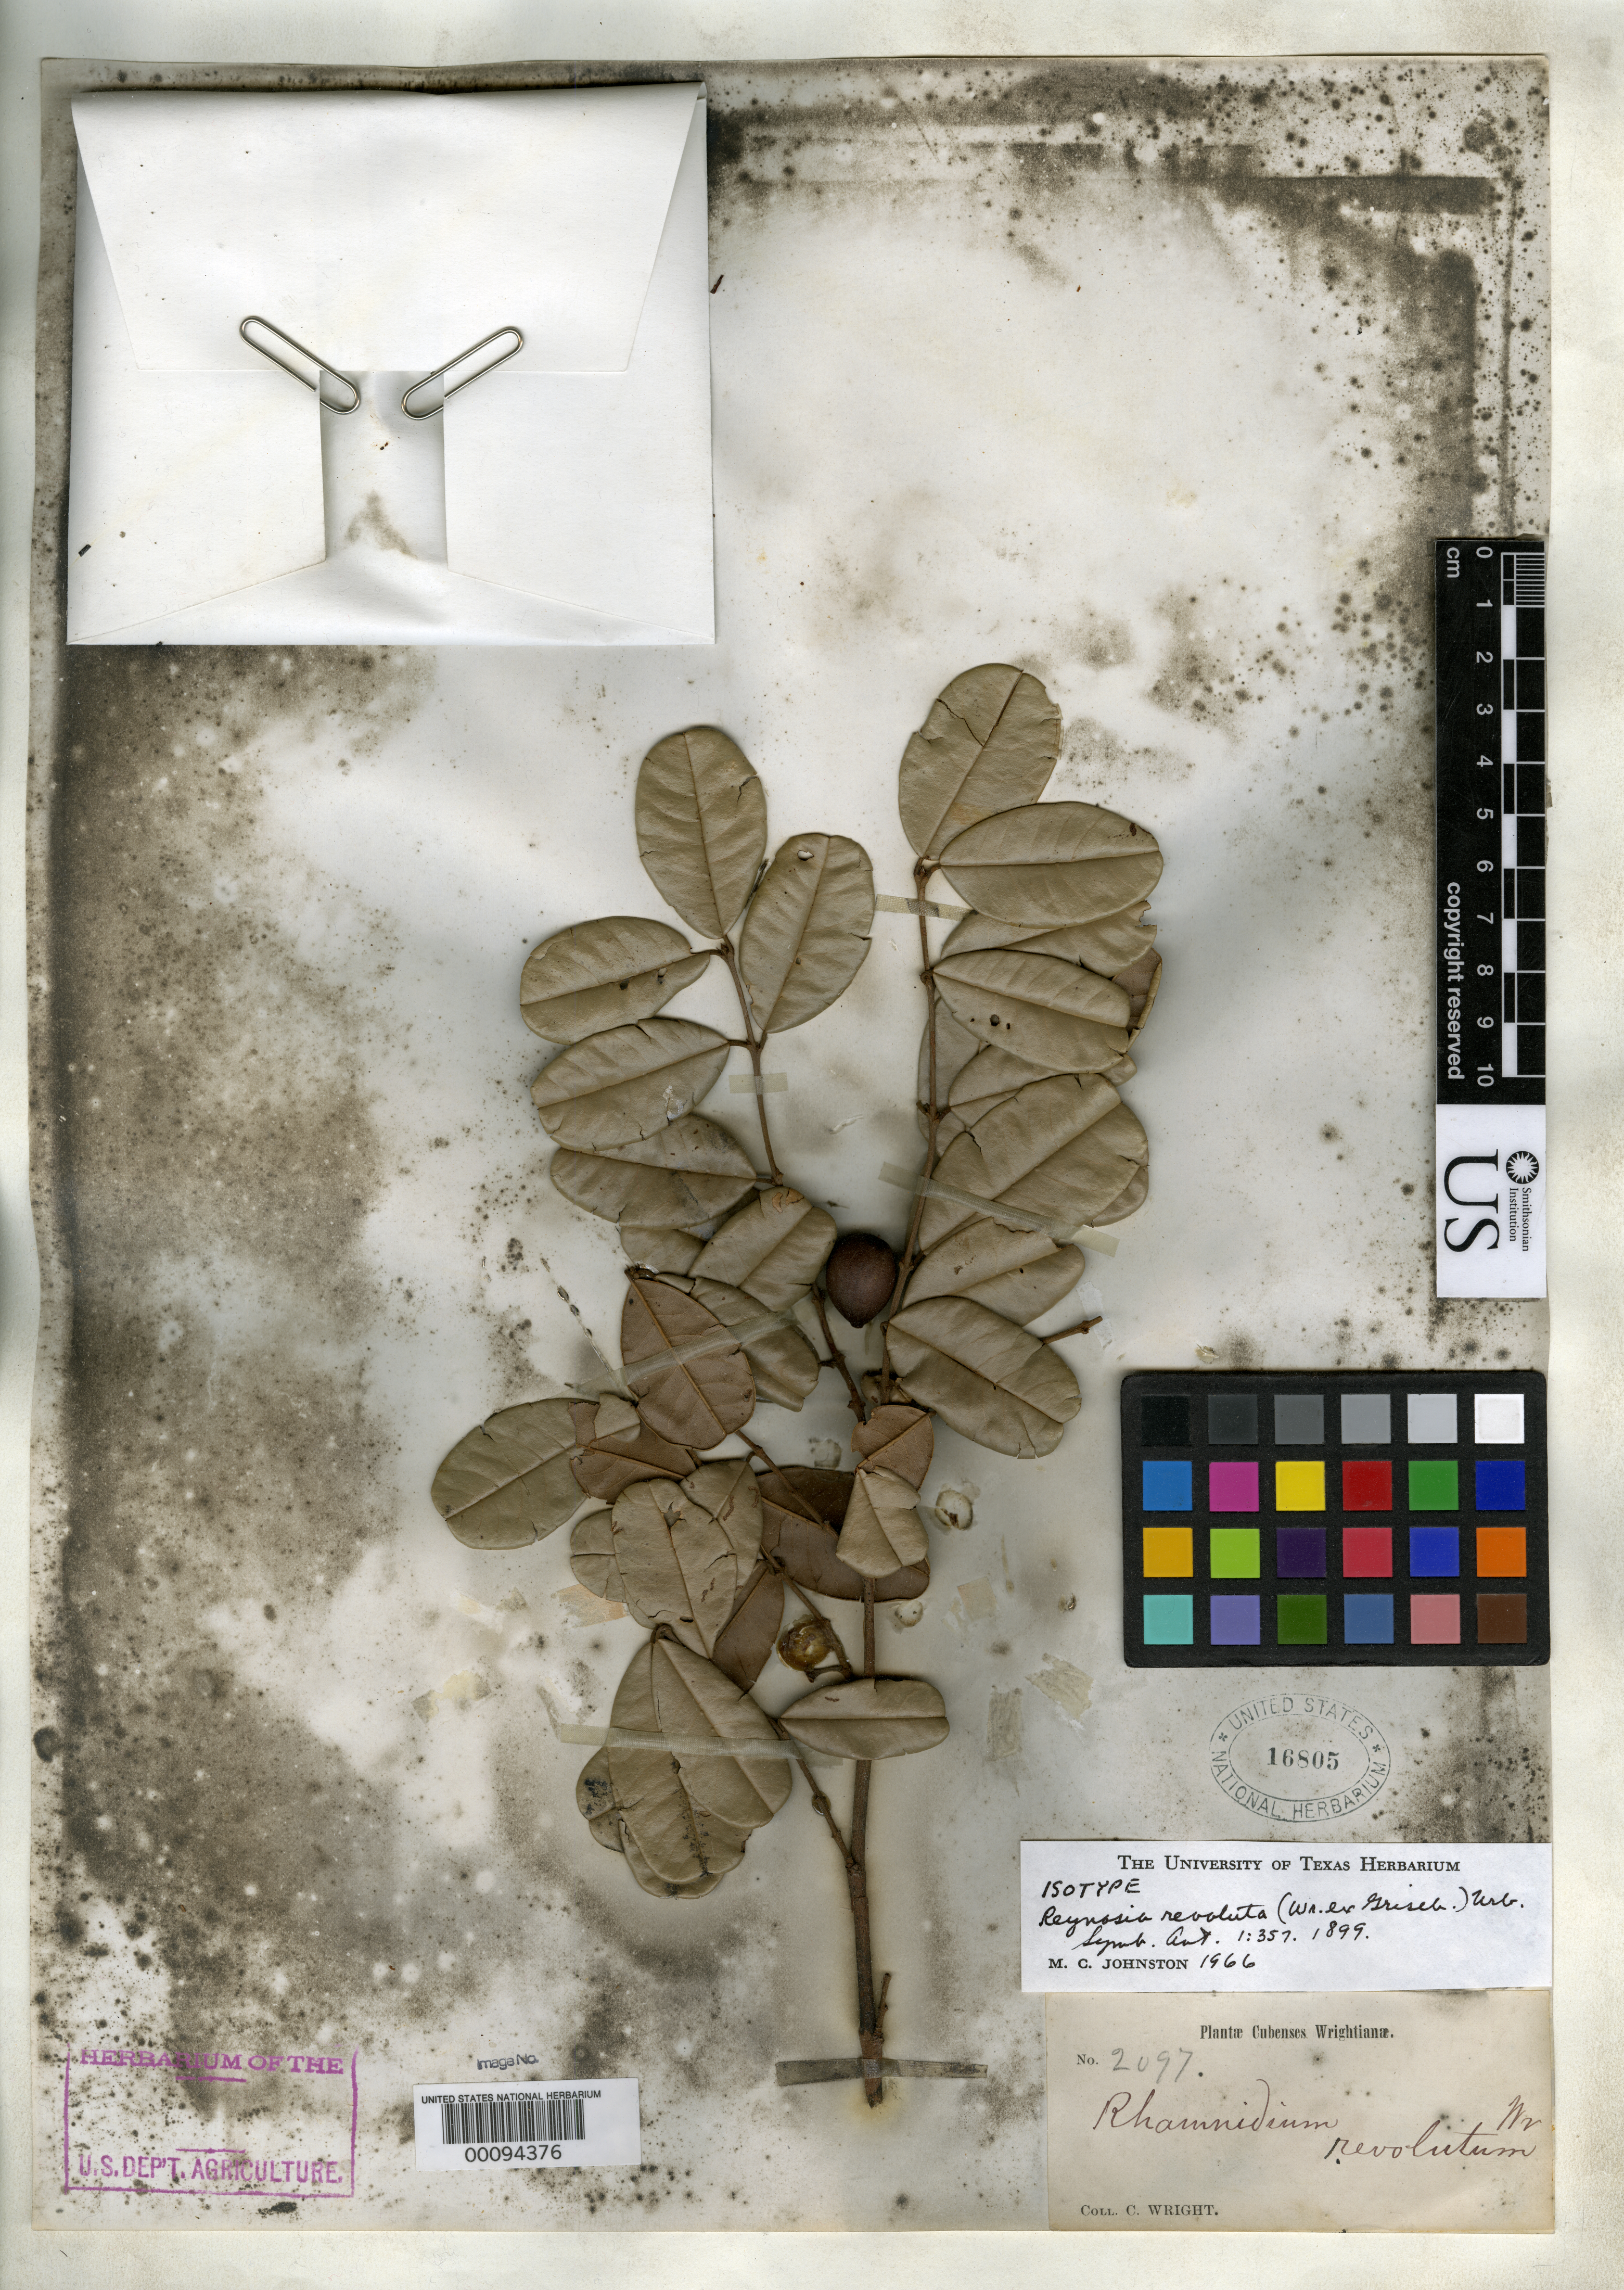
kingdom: Plantae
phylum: Tracheophyta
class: Magnoliopsida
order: Rosales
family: Rhamnaceae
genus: Rhamnidium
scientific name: Rhamnidium revolutum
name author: C. Wright in Griseb.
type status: Isotype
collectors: C. Wright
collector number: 2097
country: Cuba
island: Greater Antilles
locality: Chacco de Toro.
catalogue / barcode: US 16805